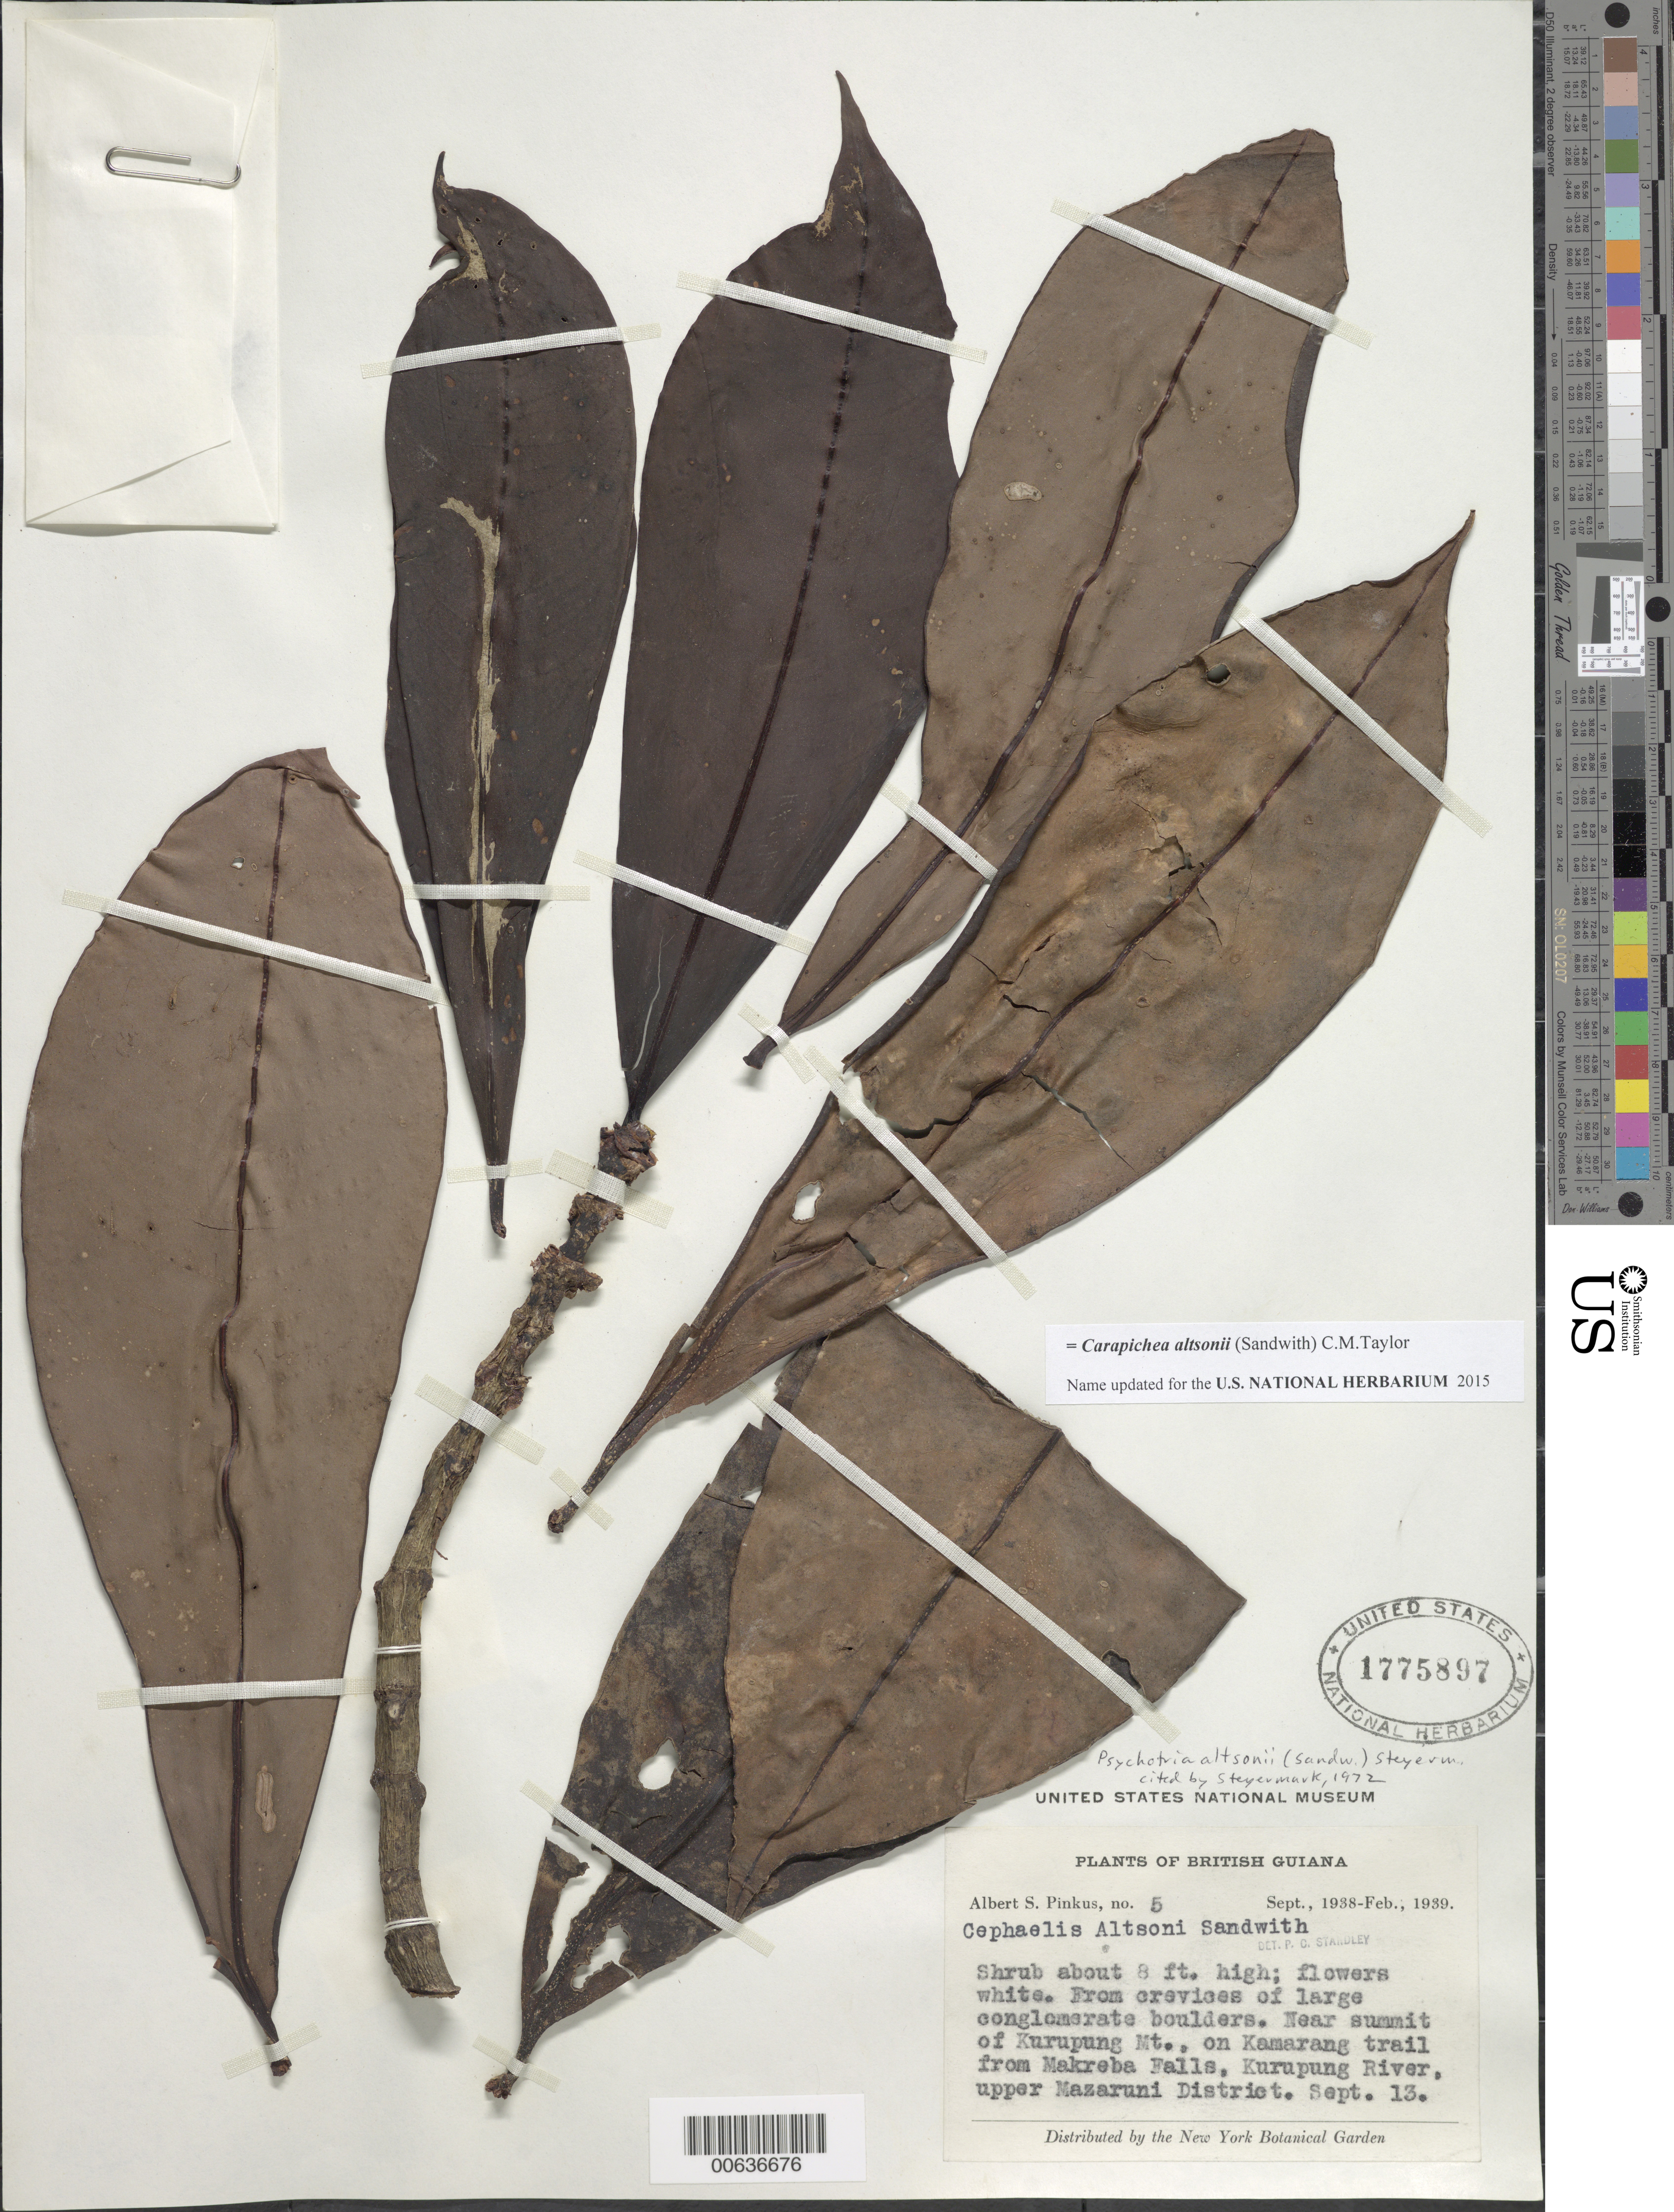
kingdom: Plantae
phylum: Tracheophyta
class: Magnoliopsida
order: Gentianales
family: Rubiaceae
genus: Psychotria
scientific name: Psychotria altsonii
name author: (Sandwith) Steyerm.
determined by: Steyermark, Julian A., (VEN)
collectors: A. Pinkus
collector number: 5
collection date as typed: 13-Sep-39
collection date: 1939-09-13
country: Guyana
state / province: Cuyuni-Mazaruni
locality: Makreba Falls, Kurupung R., upper Mazaruni Dist.; near summit of Kurupung Mt. on Kamarang trail from Makreba Falls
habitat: Crevices of large conglomerate boulders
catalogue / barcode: US 1775897